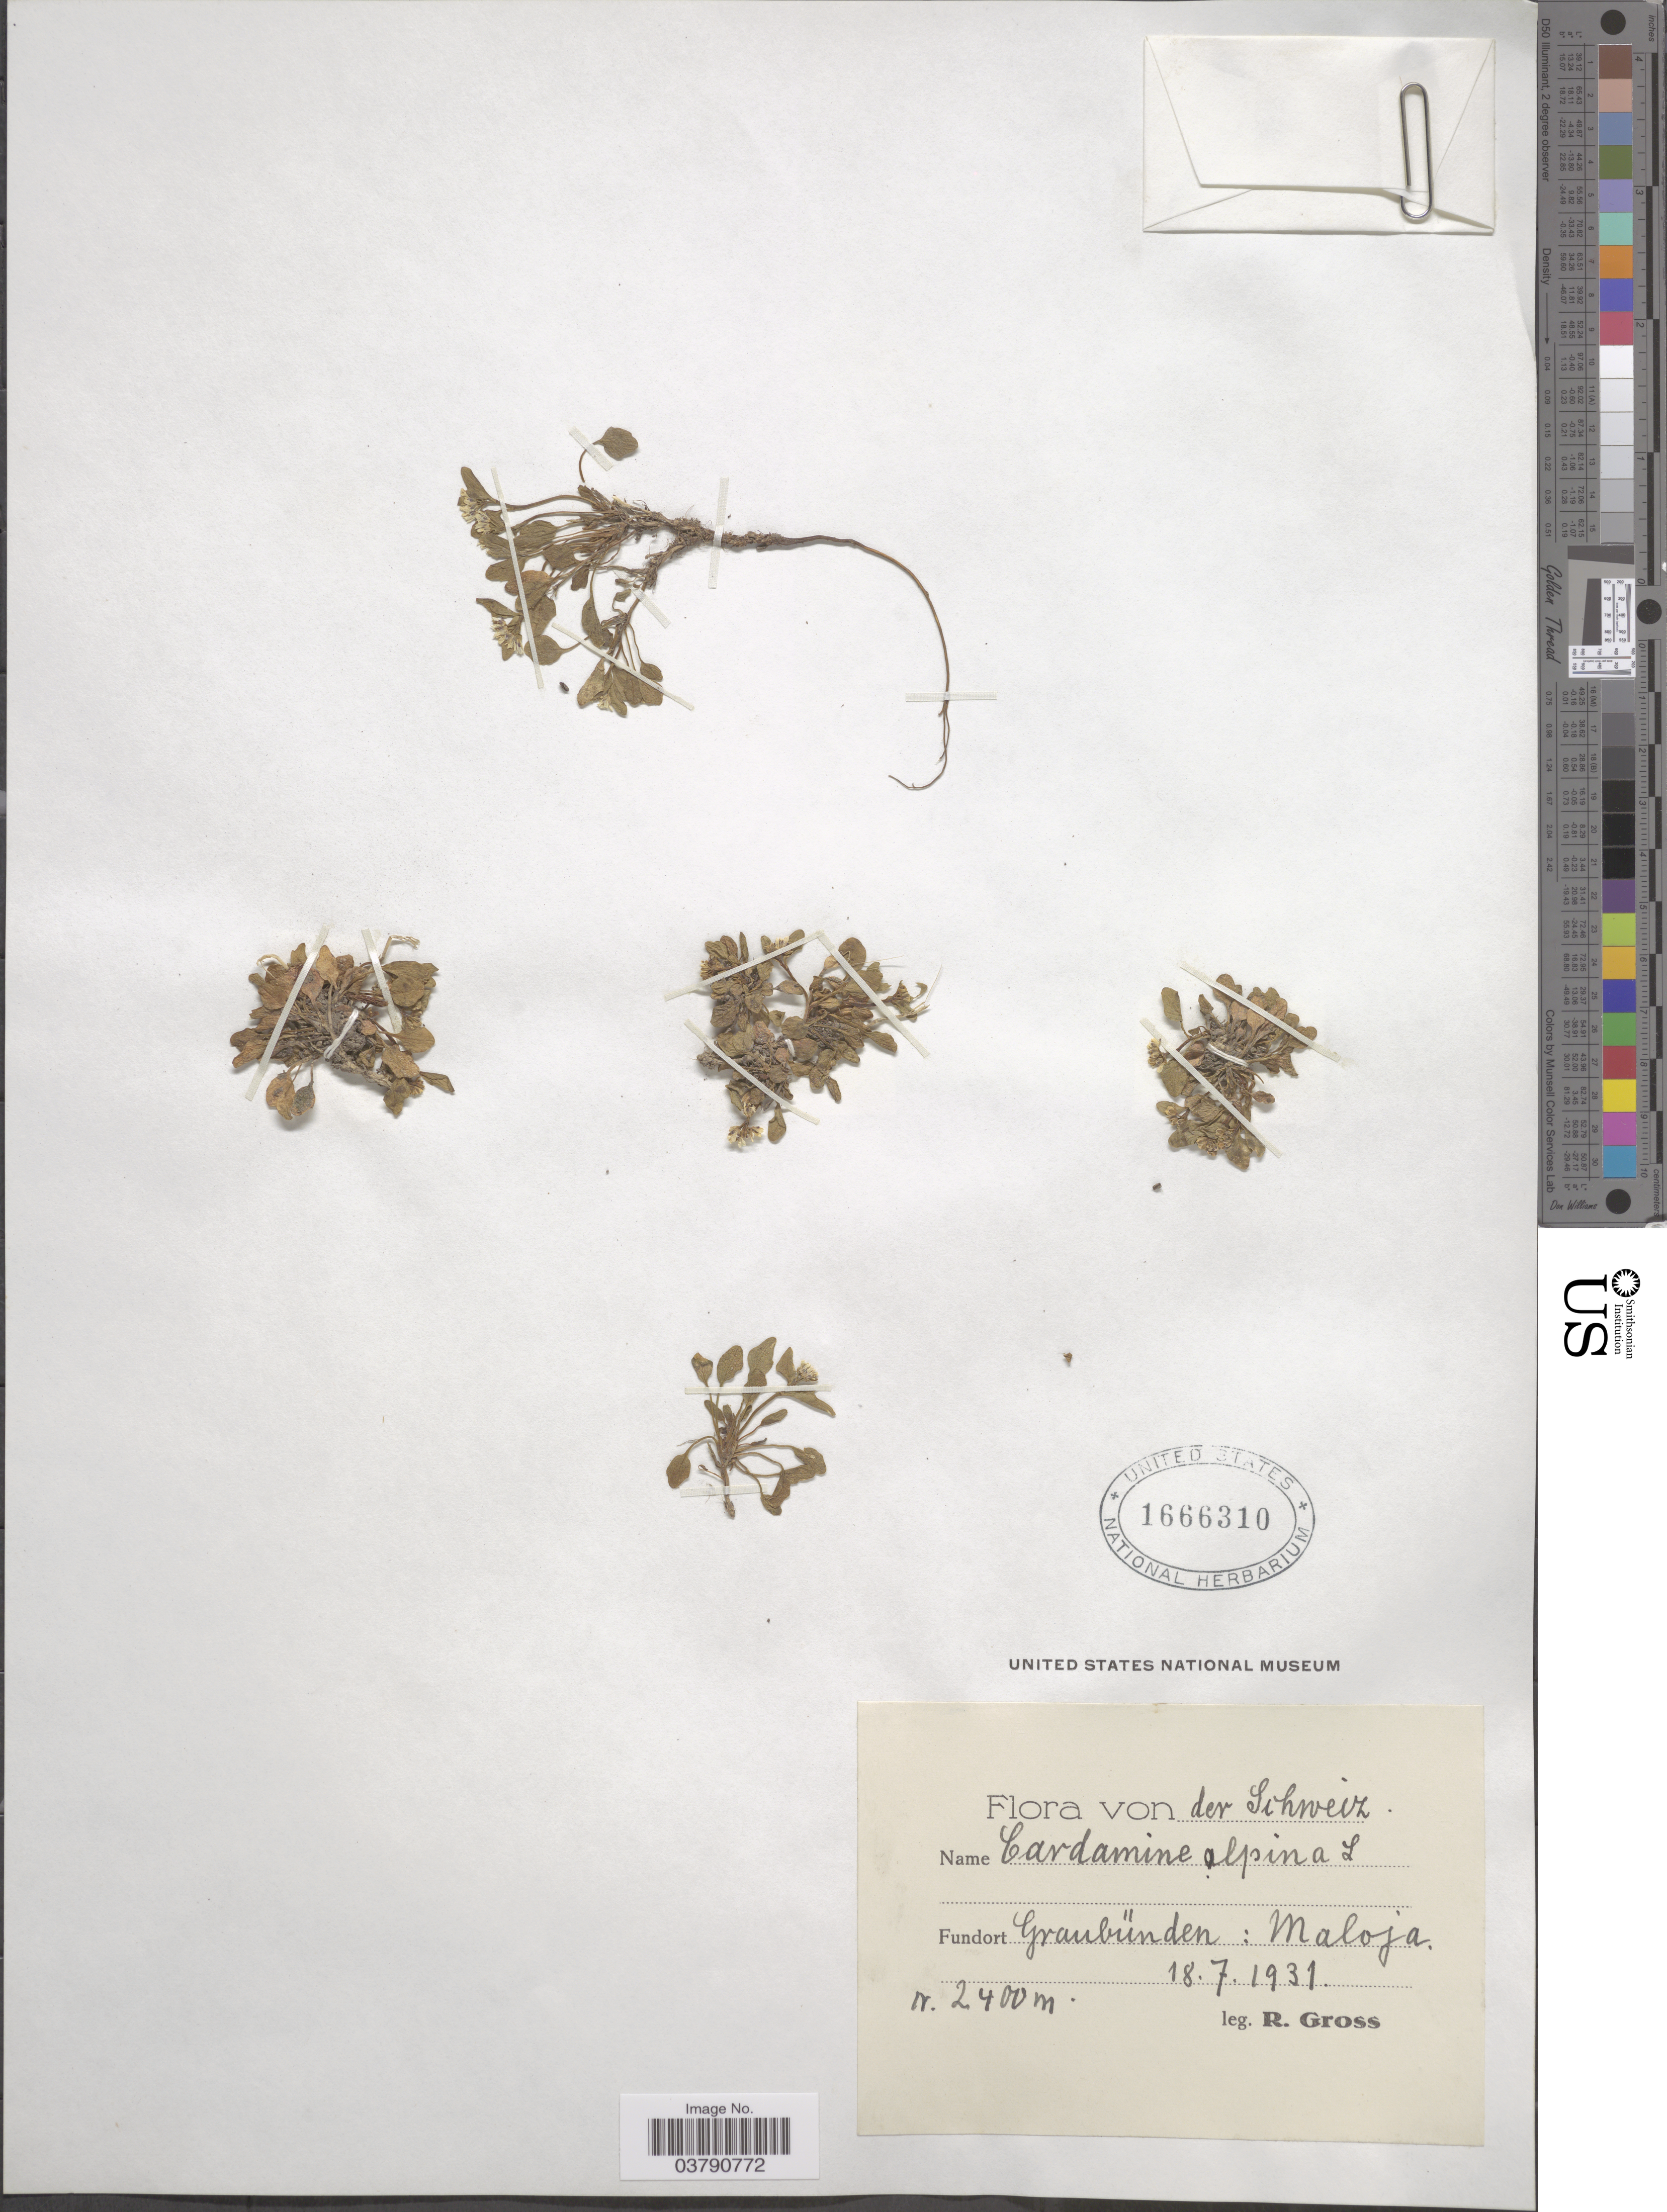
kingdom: Plantae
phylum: Tracheophyta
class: Magnoliopsida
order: Brassicales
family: Brassicaceae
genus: Cardamine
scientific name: Cardamine alpina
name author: Willd.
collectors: R. Gross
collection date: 1931-07-18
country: Switzerland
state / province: Graubunden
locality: Der Schweiz. Maloja.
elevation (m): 2400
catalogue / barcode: US 1666310